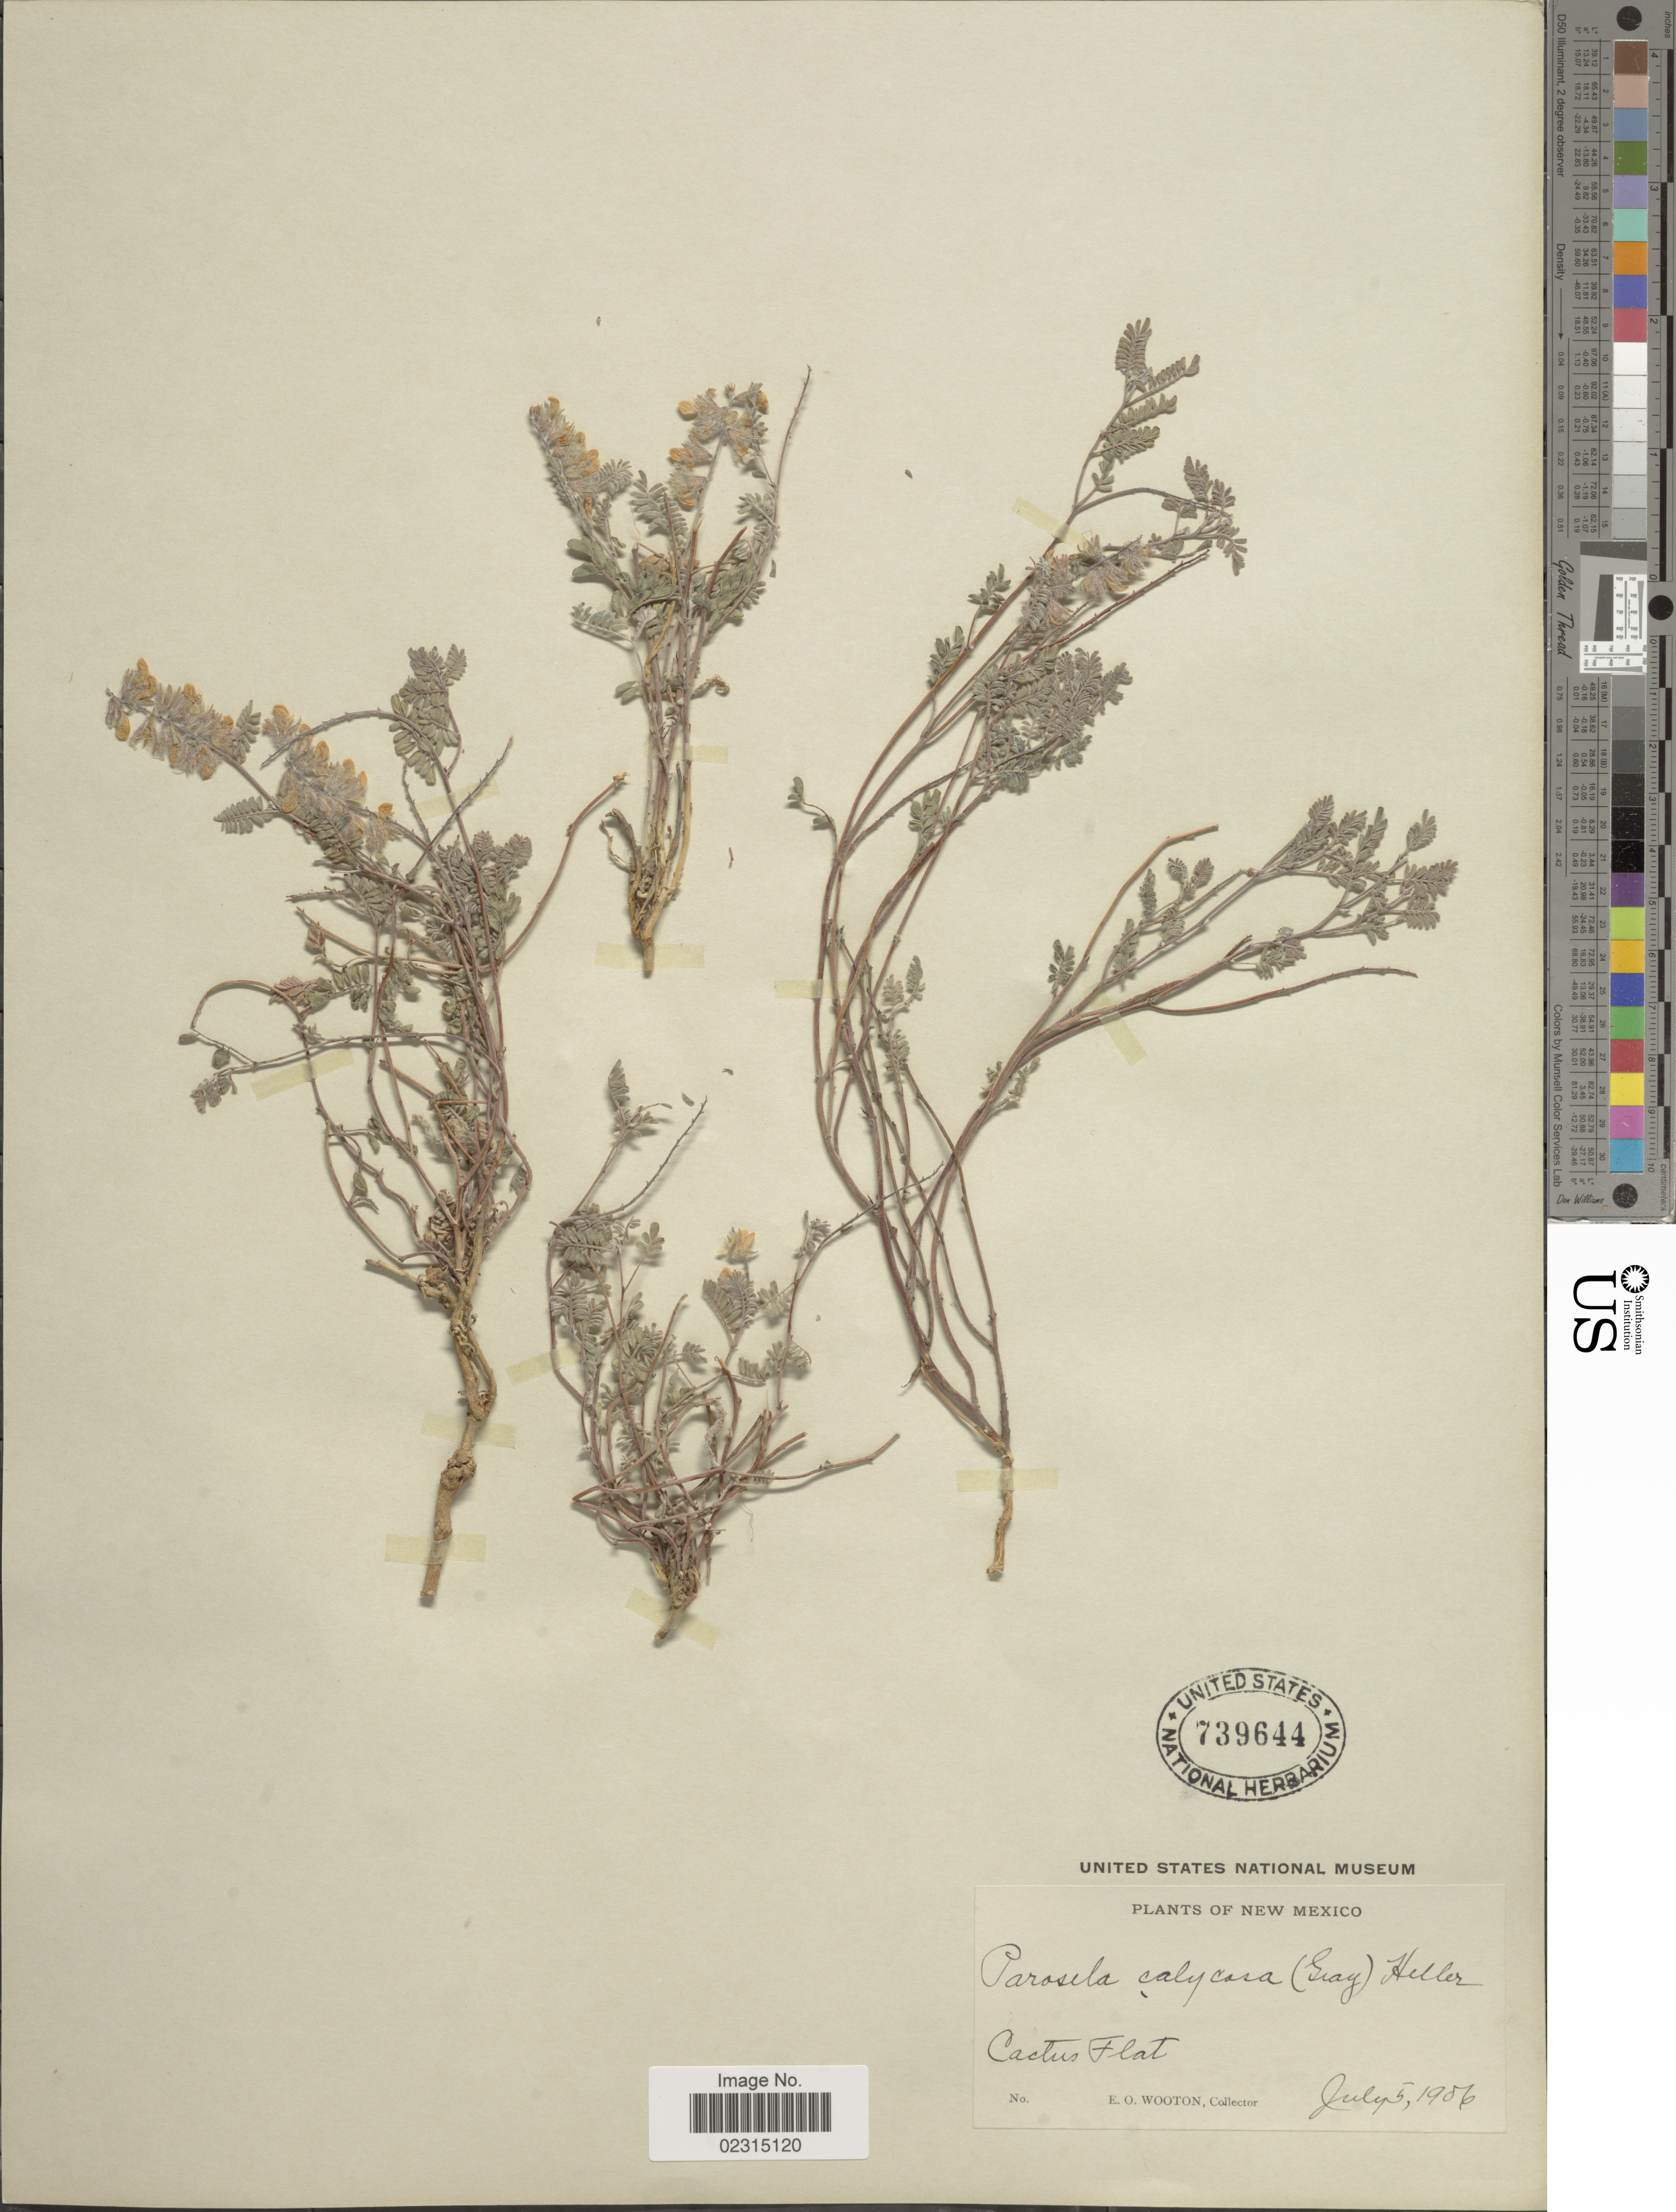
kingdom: Plantae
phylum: Tracheophyta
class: Magnoliopsida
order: Fabales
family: Fabaceae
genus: Marina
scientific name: Marina calycosa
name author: (A. Gray) Barneby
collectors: E. O. Wooton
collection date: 1906-07-05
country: United States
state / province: New Mexico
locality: Cactus Flat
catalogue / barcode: US 739644